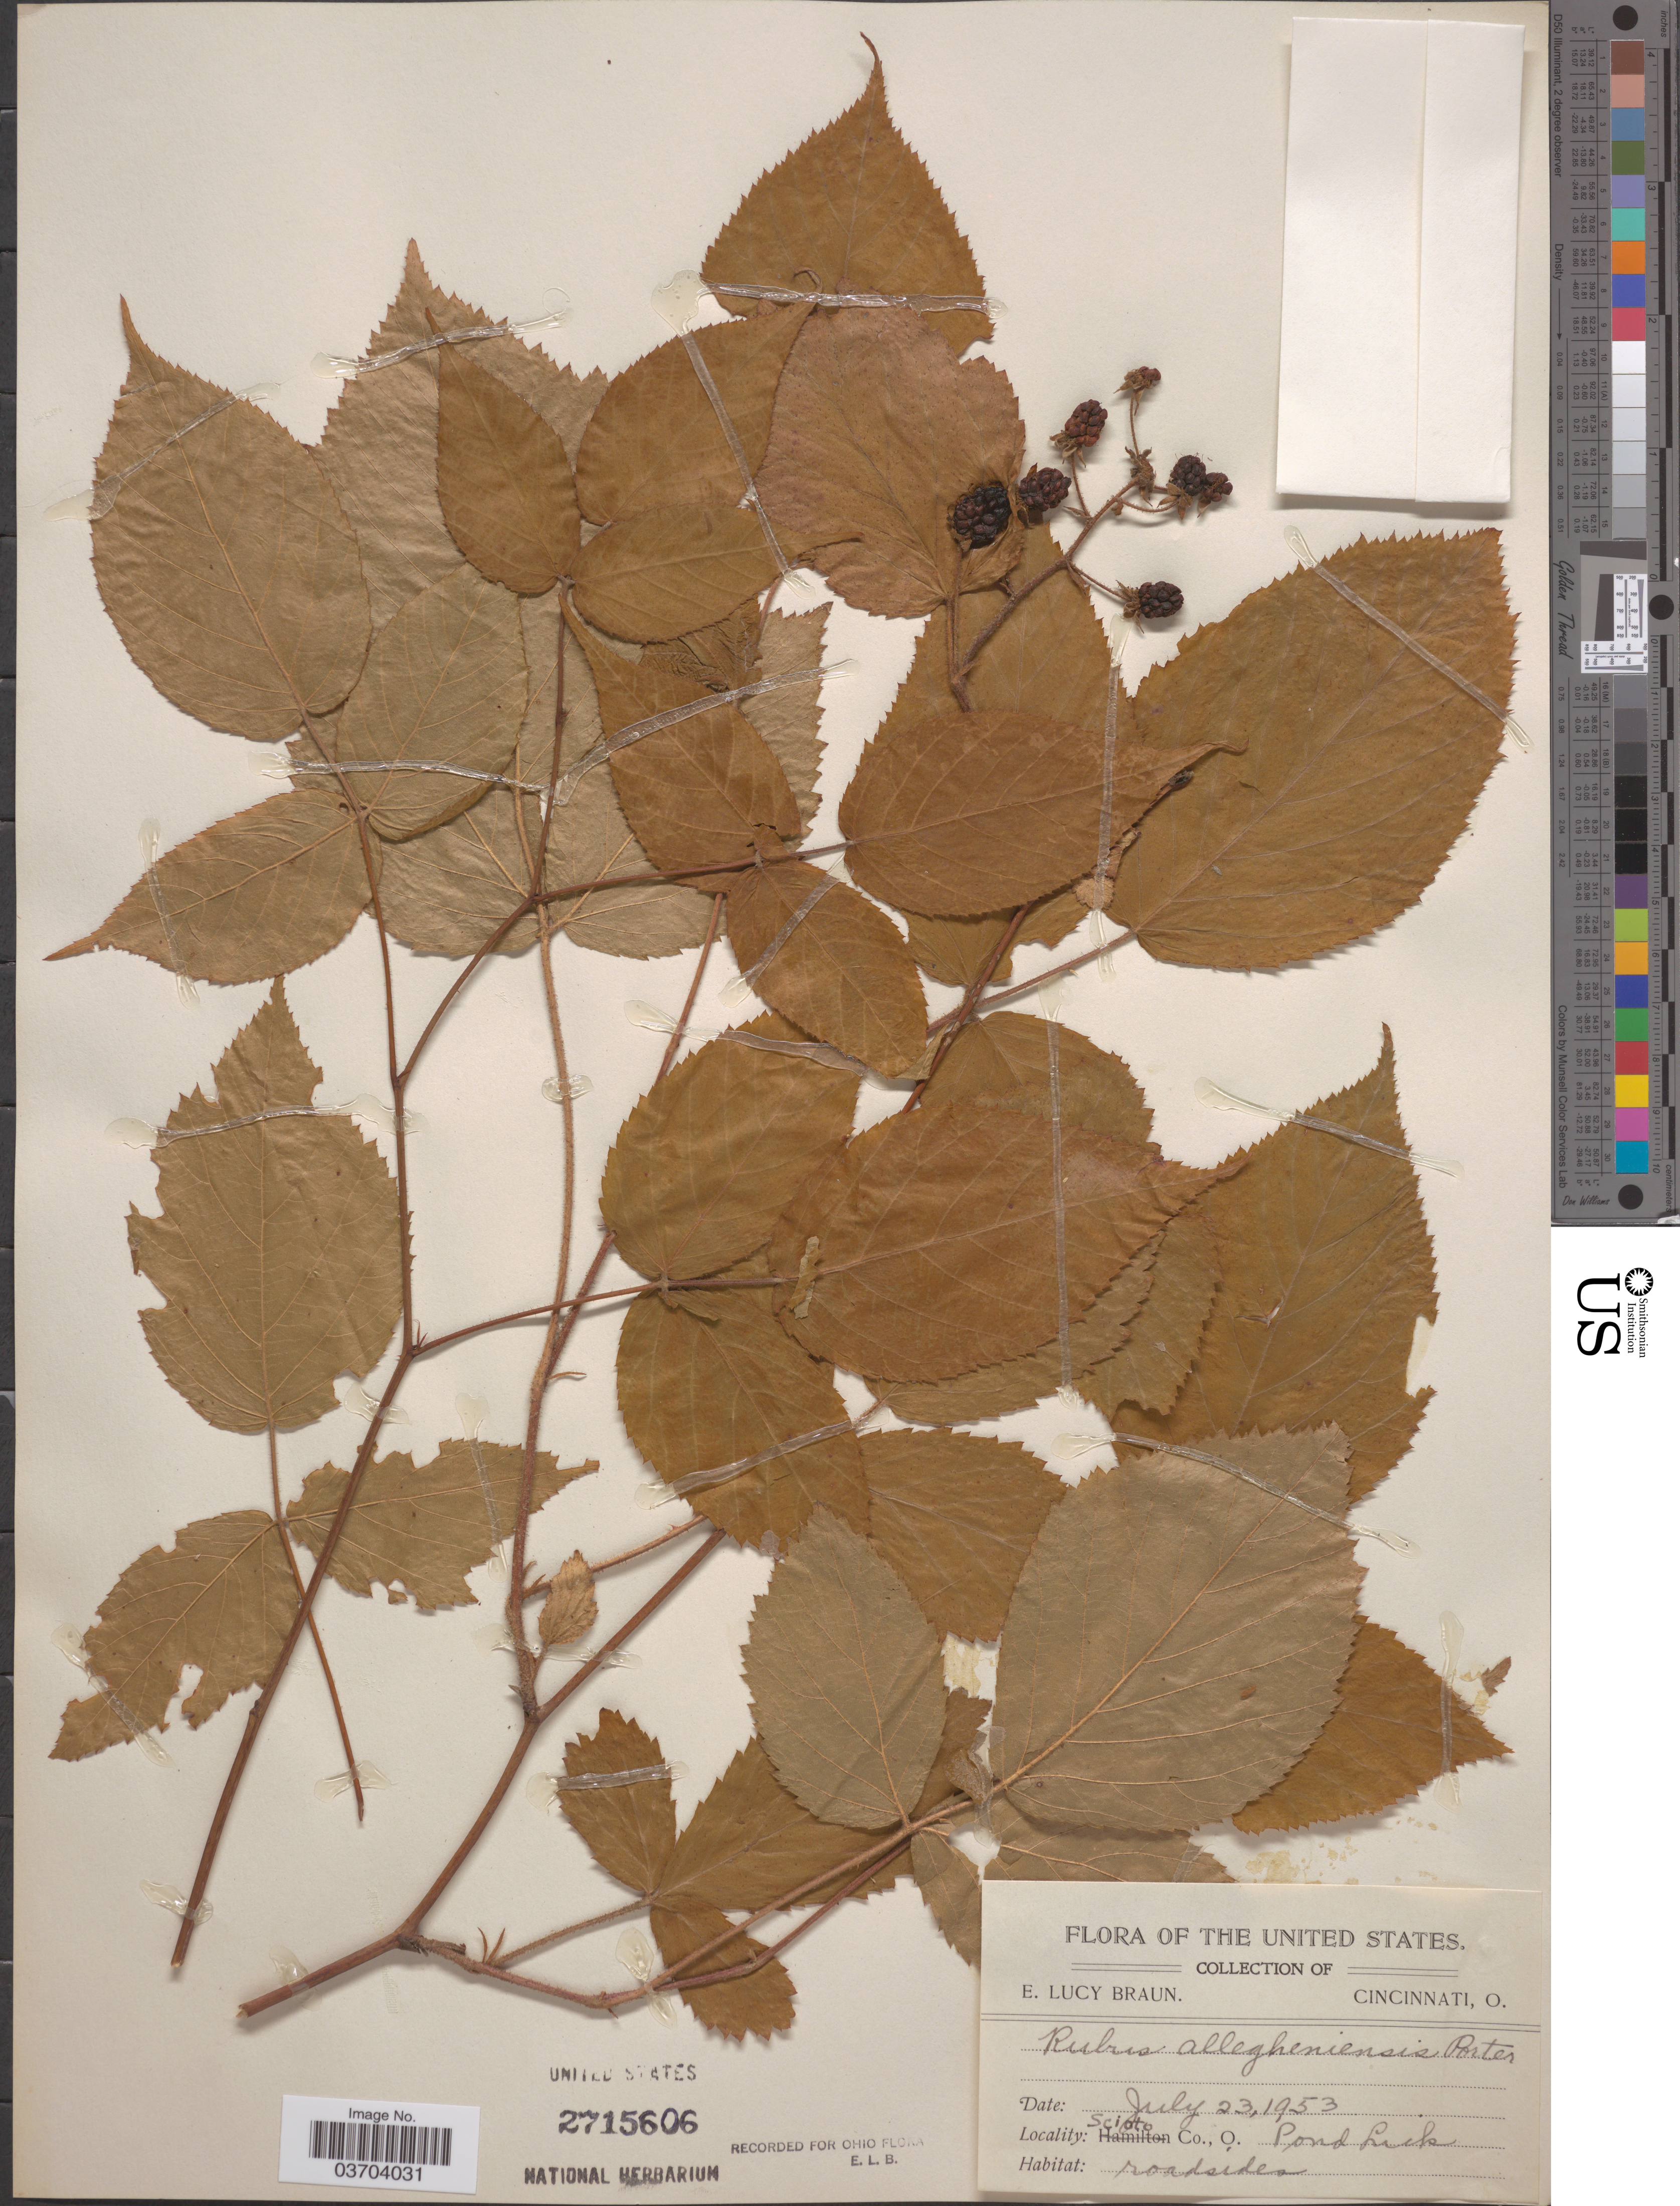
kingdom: Plantae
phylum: Tracheophyta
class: Magnoliopsida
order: Rosales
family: Rosaceae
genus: Rubus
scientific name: Rubus allegheniensis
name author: Porter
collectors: E. L. Braun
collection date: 1953-07-23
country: United States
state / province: Ohio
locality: Scioto Co., Pond Lick.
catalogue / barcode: US 2715606